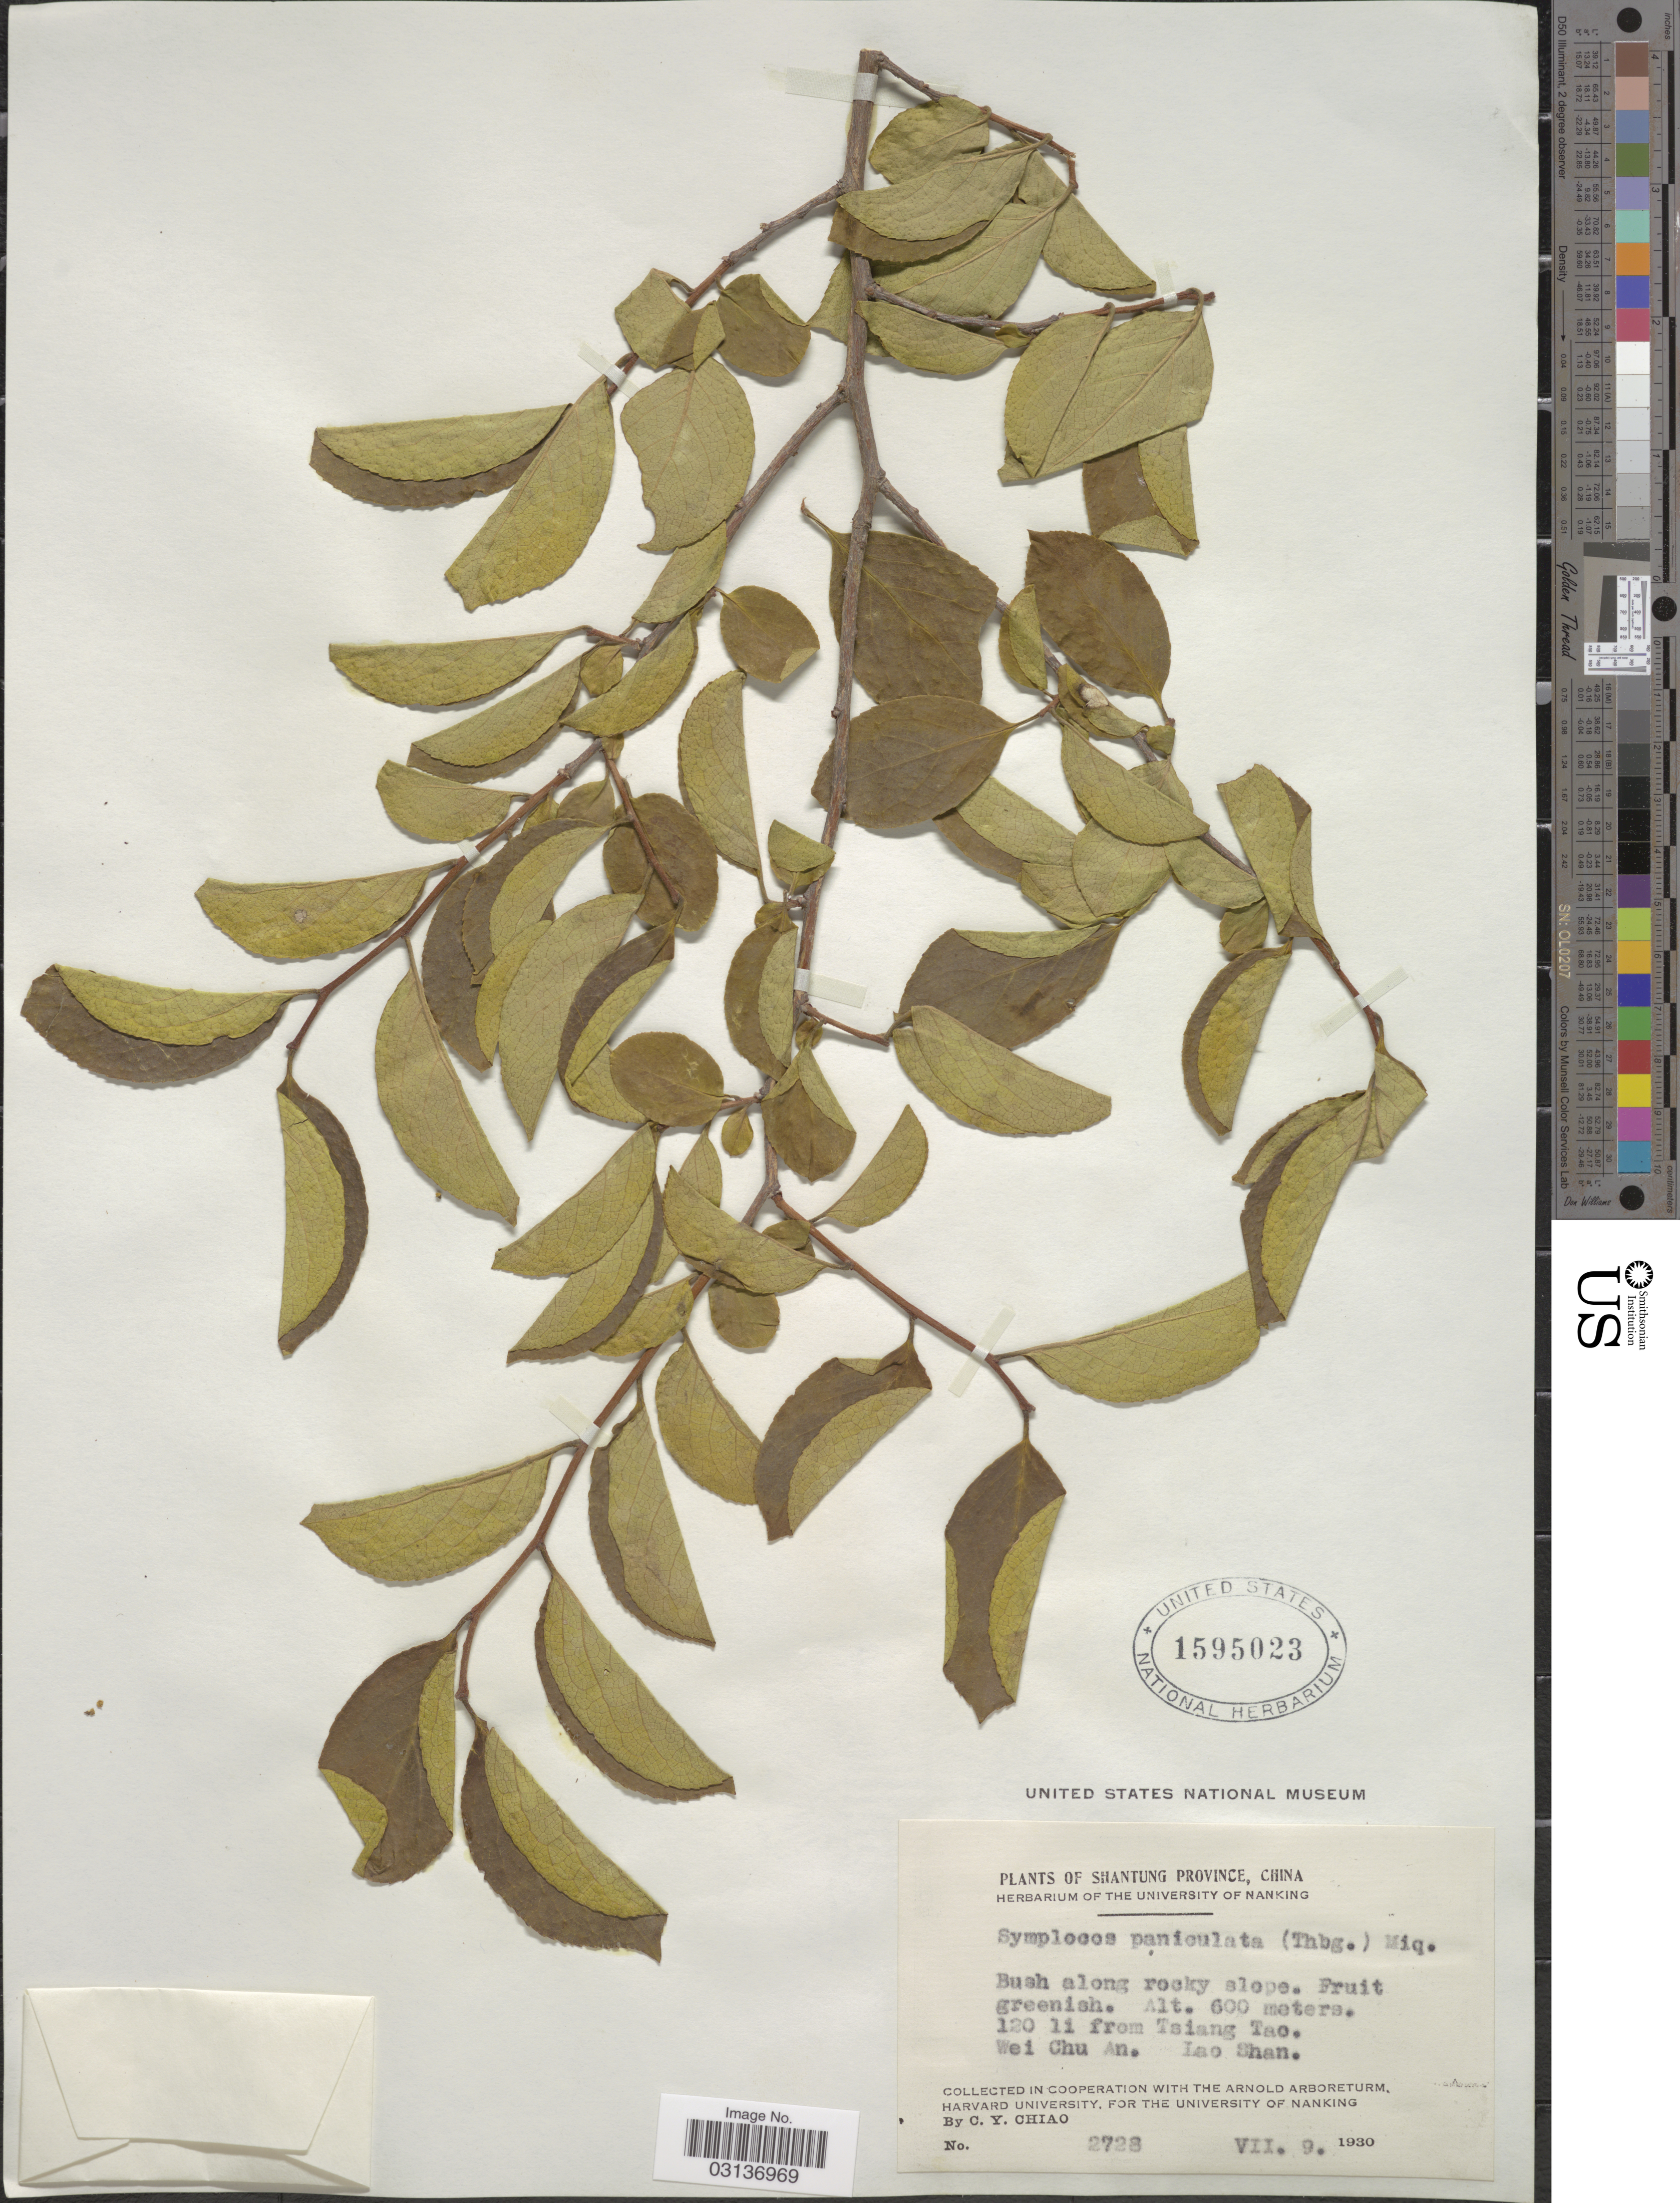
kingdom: Plantae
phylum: Tracheophyta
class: Magnoliopsida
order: Ericales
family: Symplocaceae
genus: Symplocos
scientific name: Symplocos paniculata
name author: Miq.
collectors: C. Y. Chiao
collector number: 2728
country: China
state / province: Shandong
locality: Shantung Province. 120 li from Tsiang Tao. Wei Chu An. Lao Shan.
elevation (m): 600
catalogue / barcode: US 1595023